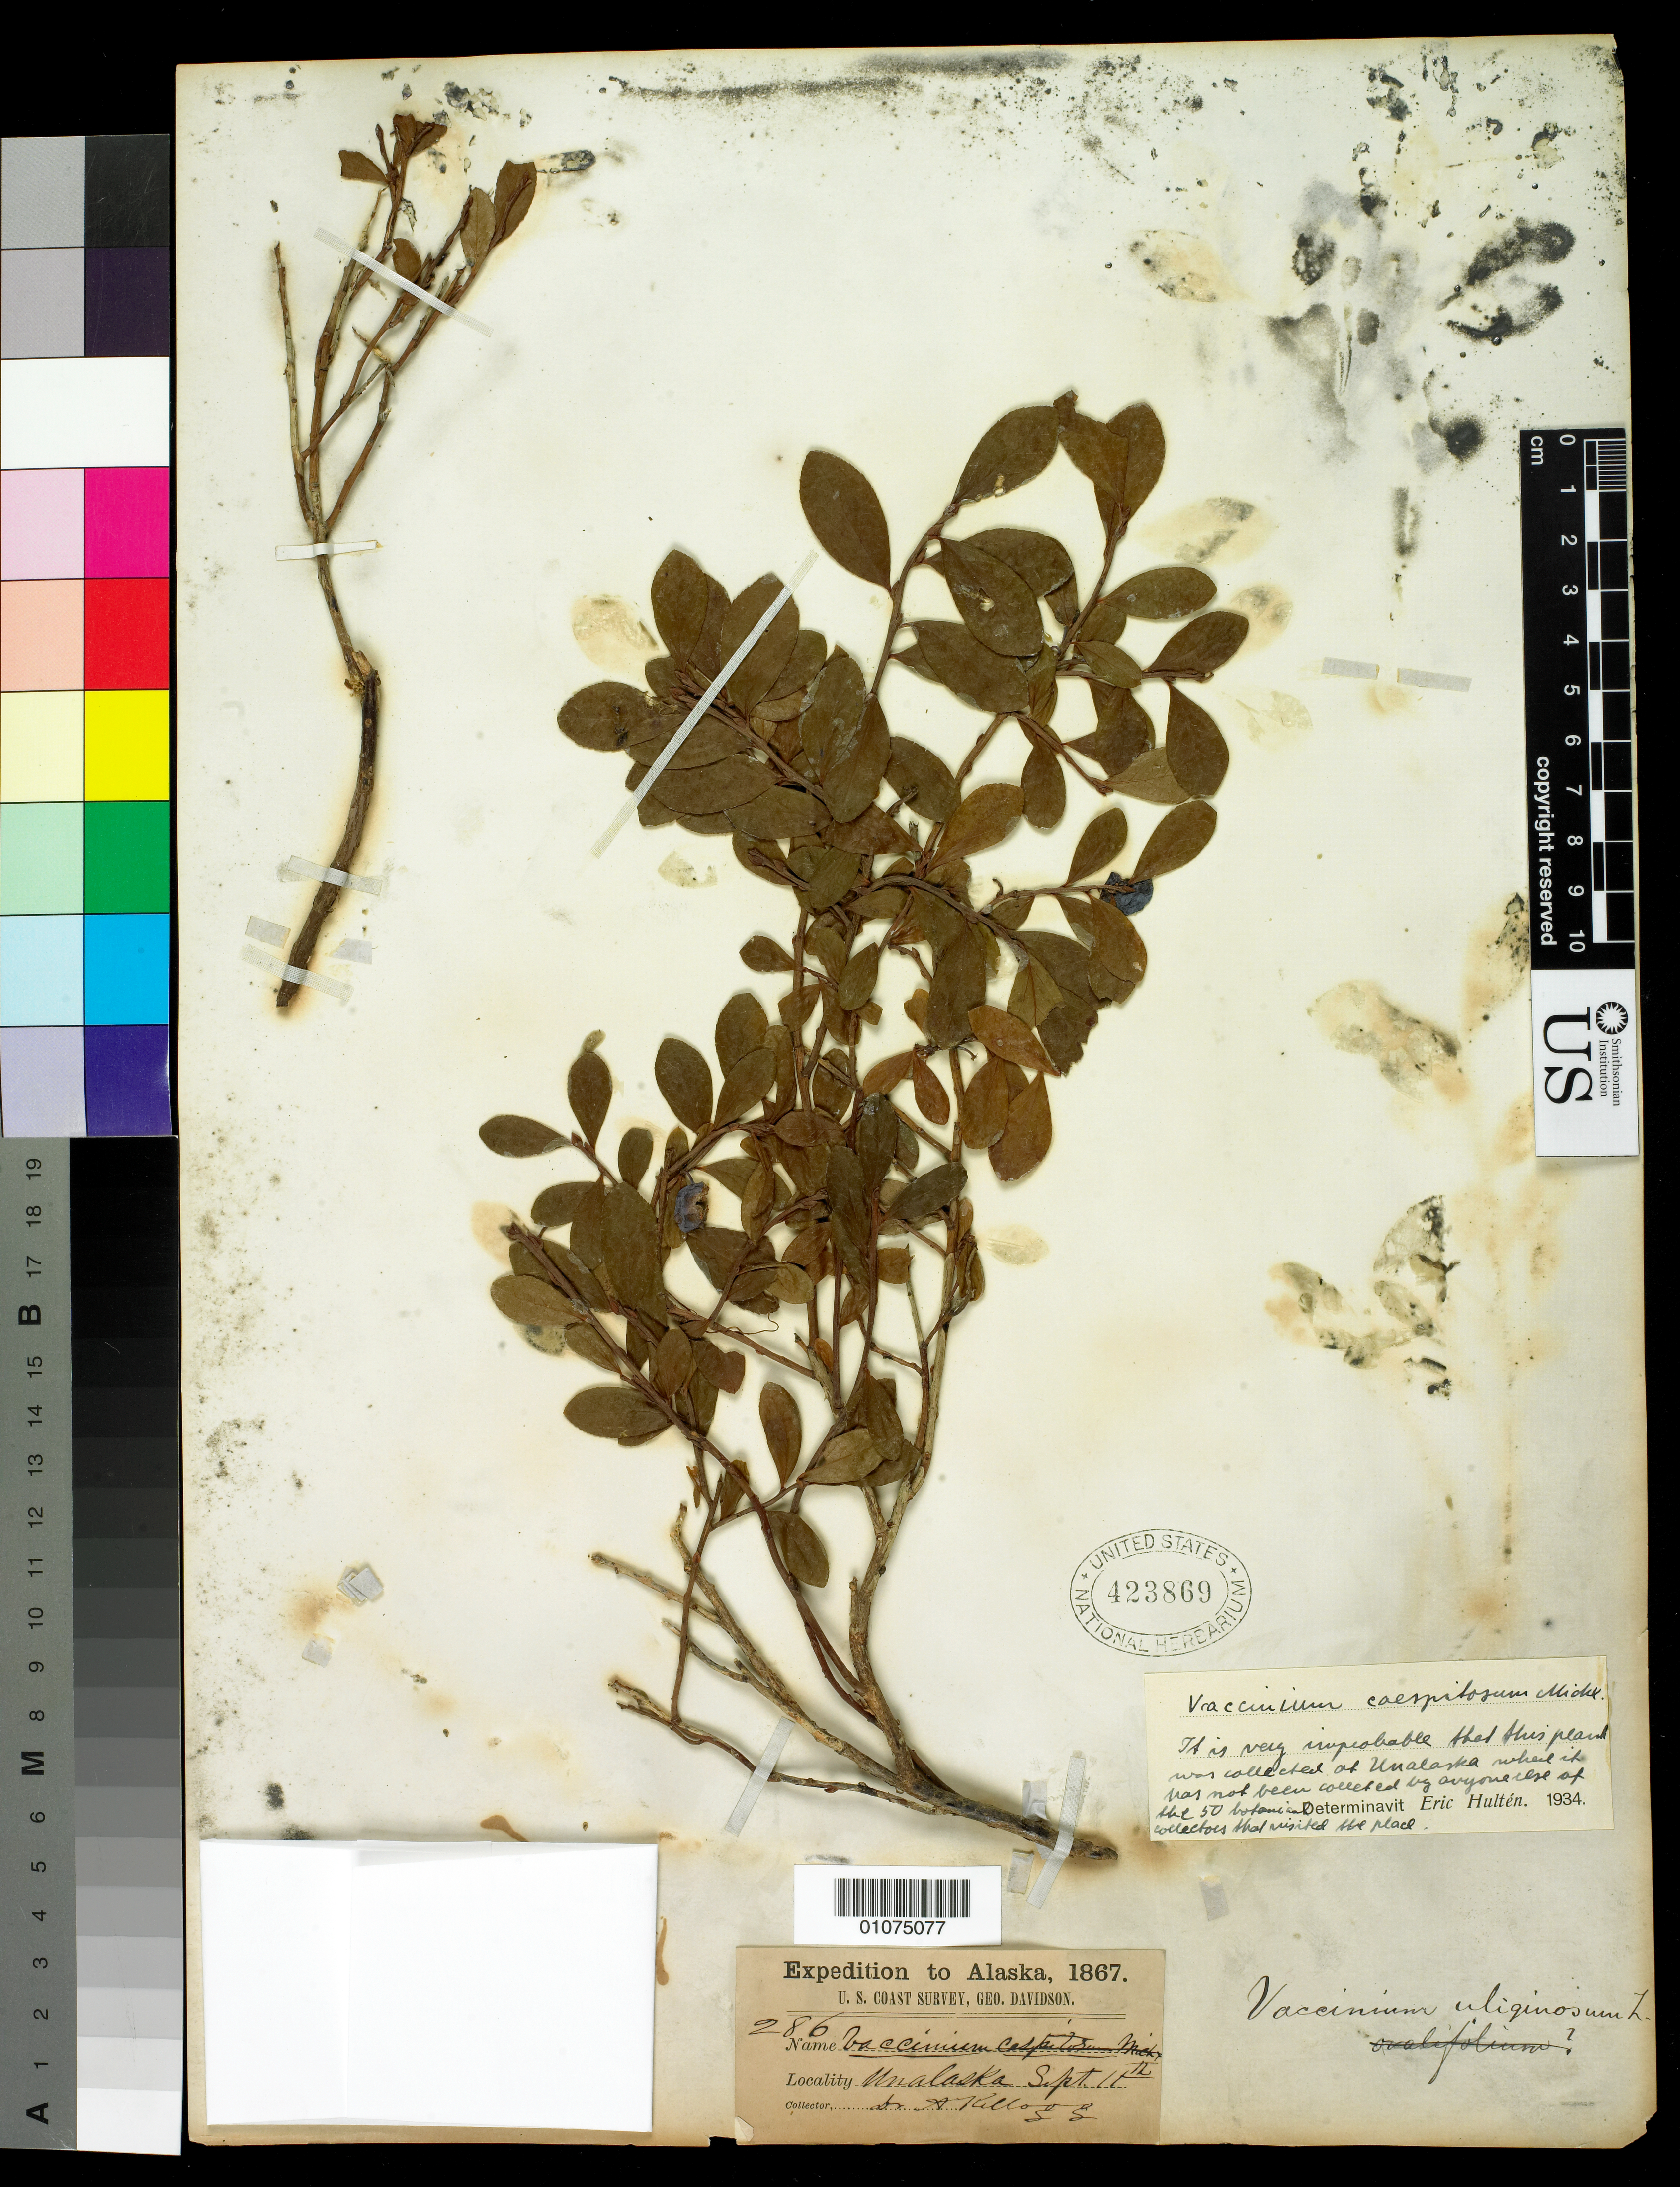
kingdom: Plantae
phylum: Tracheophyta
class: Magnoliopsida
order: Ericales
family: Ericaceae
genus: Vaccinium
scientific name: Vaccinium caespitosum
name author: Michx.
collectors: A. Kellogg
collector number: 286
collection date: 1867-09-11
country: United States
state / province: Alaska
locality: Unalaska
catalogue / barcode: US 423869